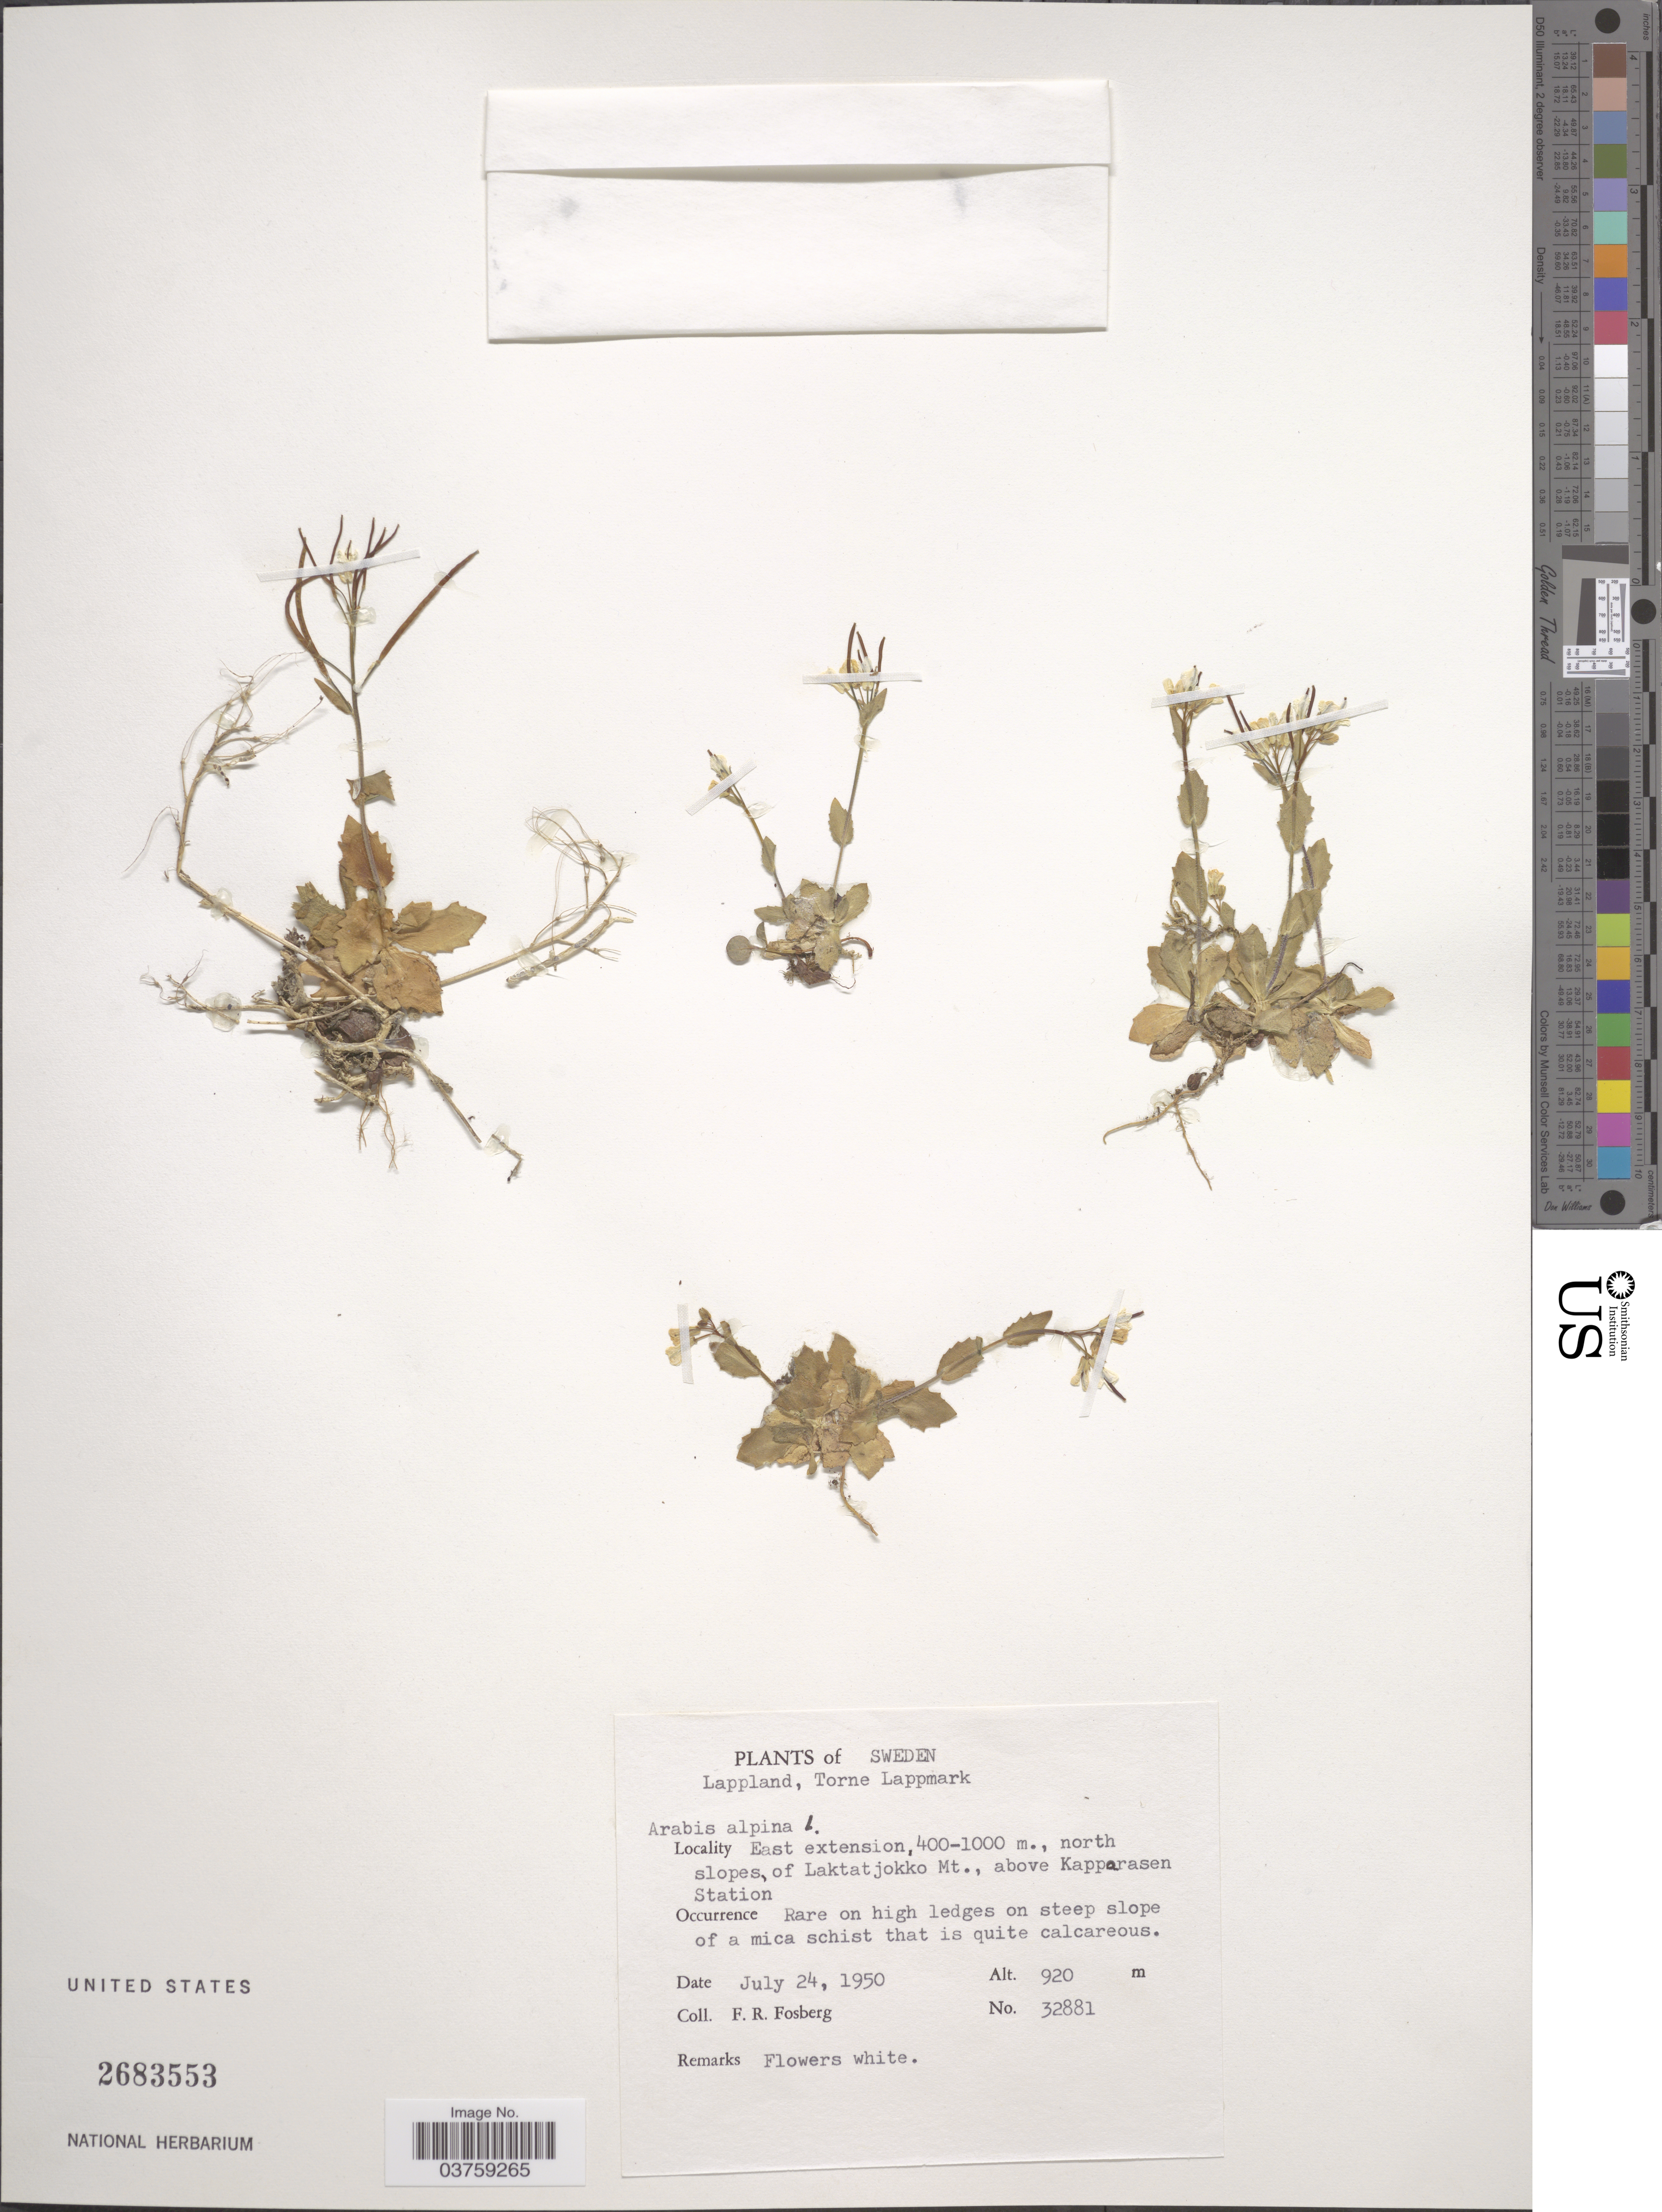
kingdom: Plantae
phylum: Tracheophyta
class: Magnoliopsida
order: Brassicales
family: Brassicaceae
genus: Arabis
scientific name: Arabis alpina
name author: L.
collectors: F. R. Fosberg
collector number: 32881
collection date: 1950-07-24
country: Sweden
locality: Lappland, Torne Lappmark. East extension, 400-1000 m., north slopes of Laktatjokko Mt., above Kapparasen Station.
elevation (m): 920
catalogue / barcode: US 2683553